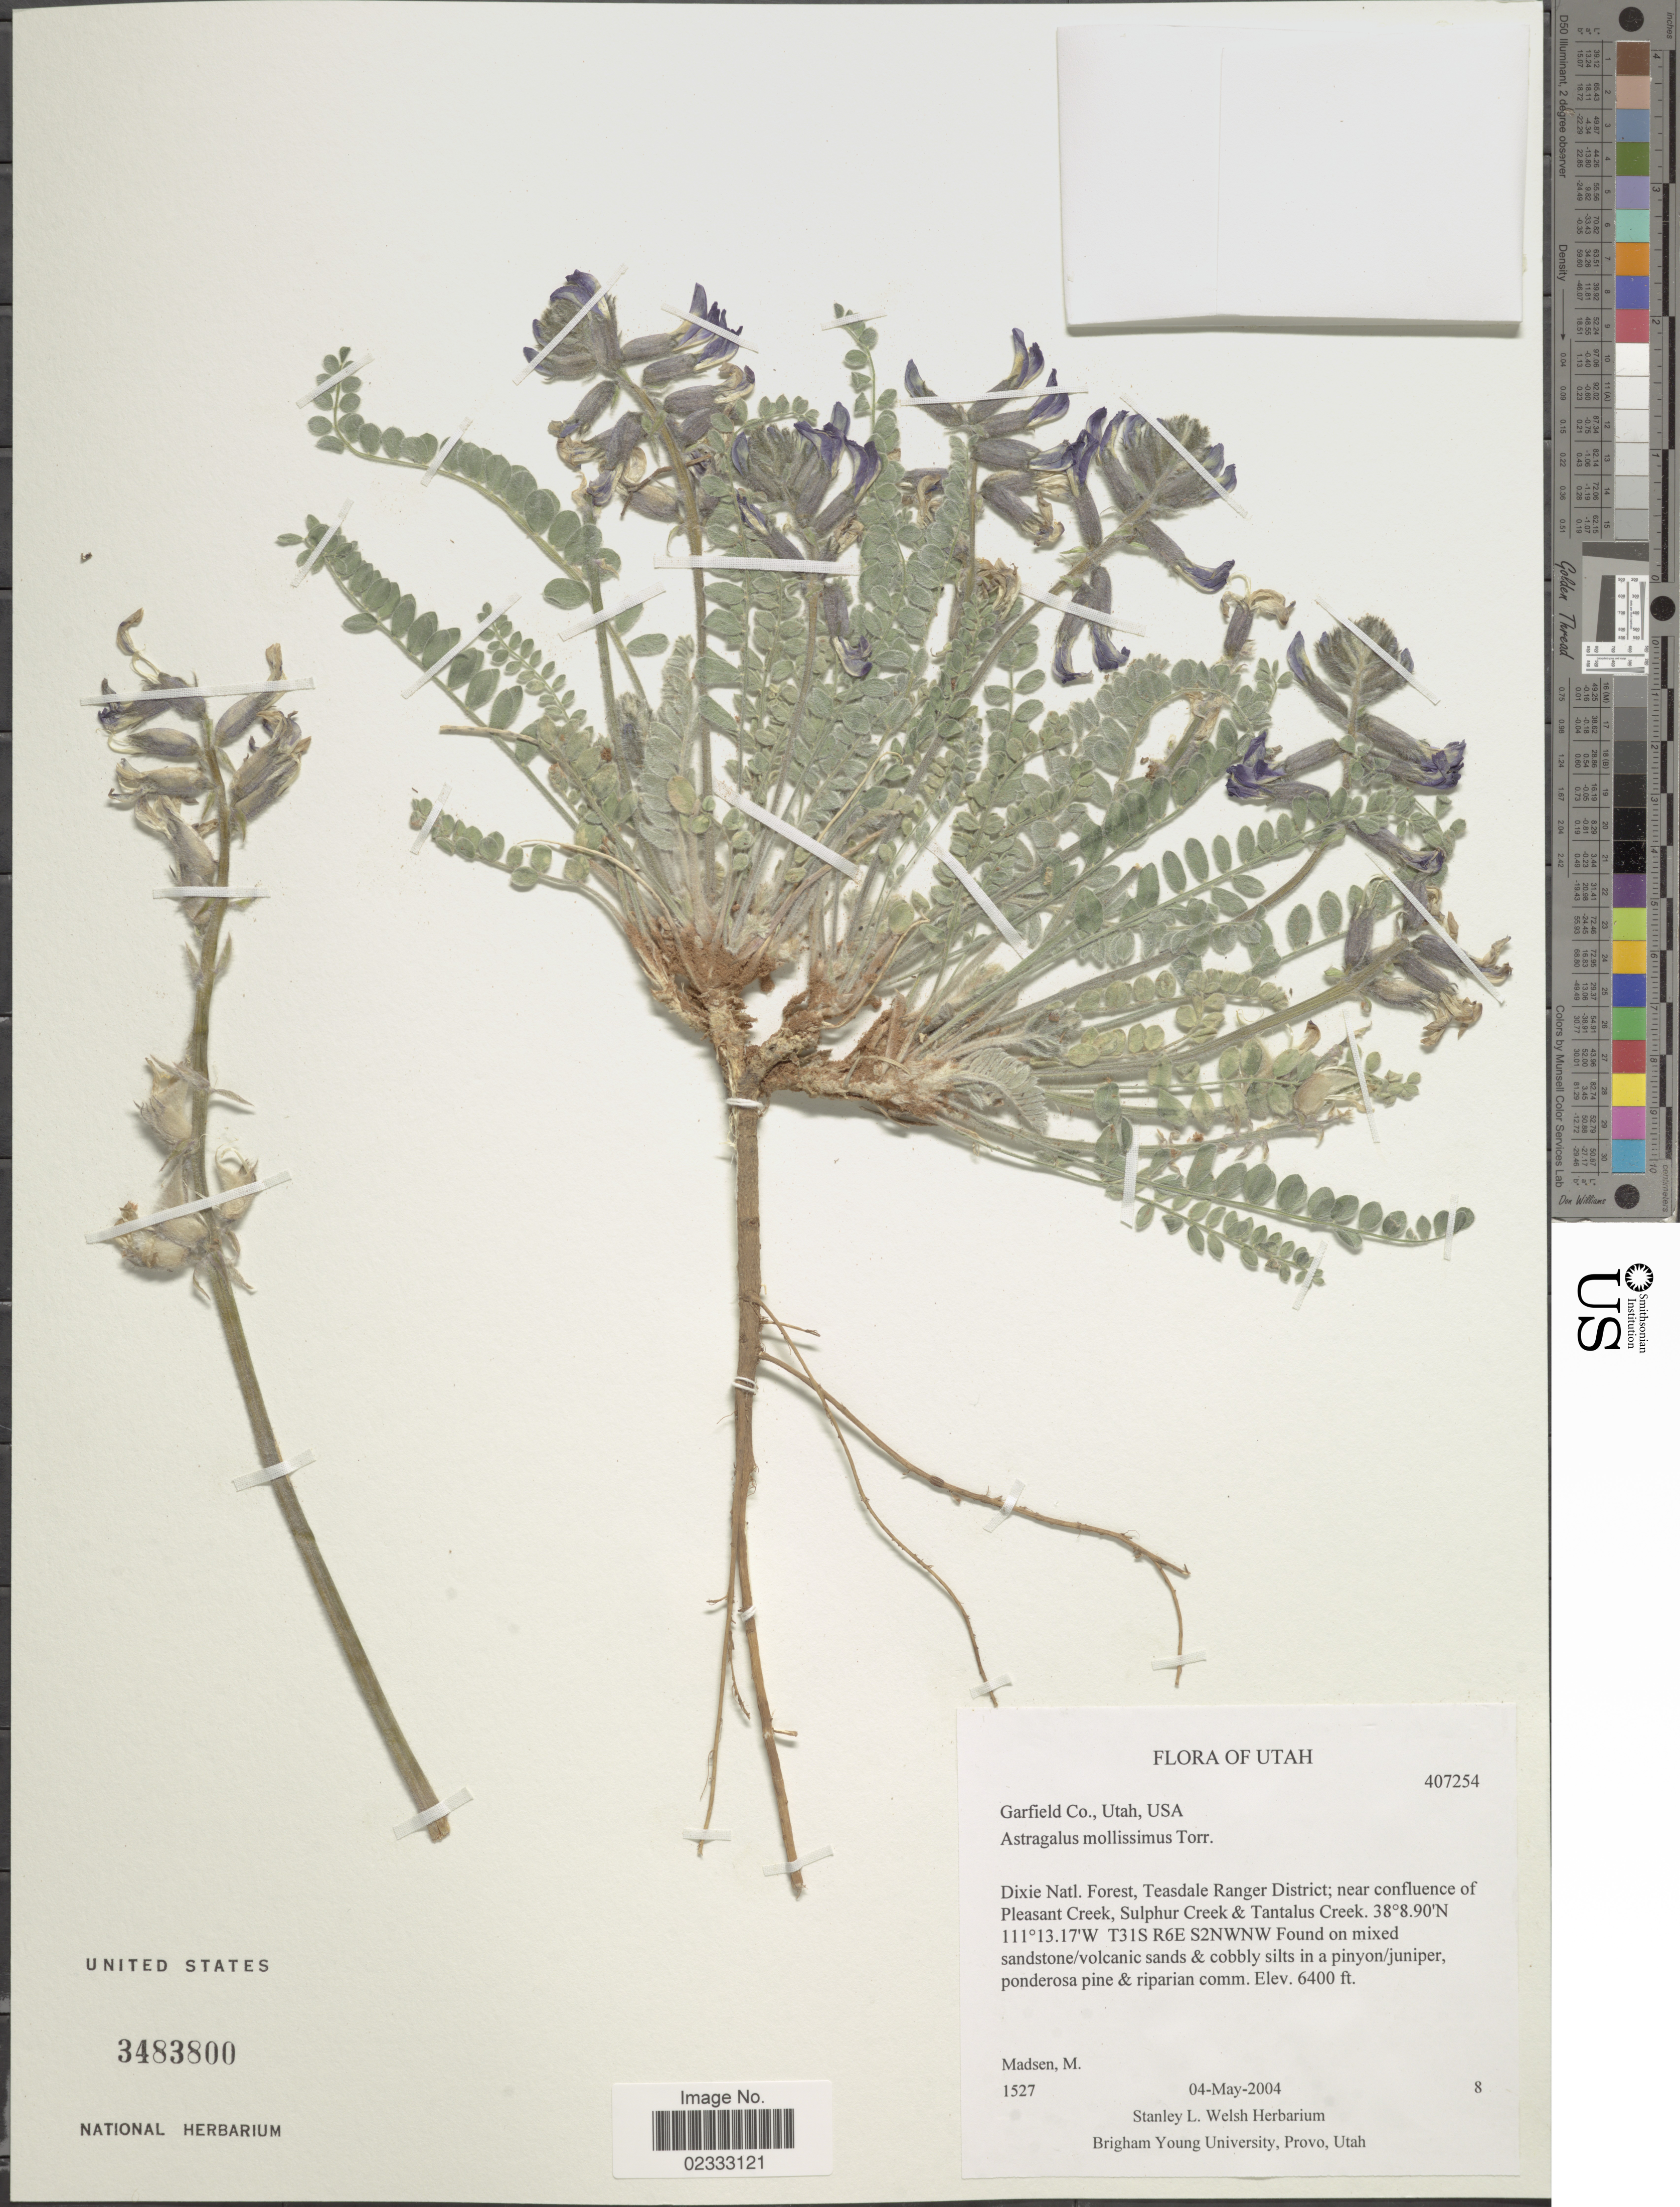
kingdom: Plantae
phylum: Tracheophyta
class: Magnoliopsida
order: Fabales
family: Fabaceae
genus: Astragalus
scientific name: Astragalus mollissimus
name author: Torr.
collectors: M. Madsen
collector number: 1527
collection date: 2004-05-05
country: United States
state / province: Utah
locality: Utah, Dixie Natl. Forest, Teasdale Ranger District; near confluence of Pleasant Creek, Sulphur Creek & tantalus Creek. T31S R6E S2NWNW.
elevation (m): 1951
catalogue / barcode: US 3483800